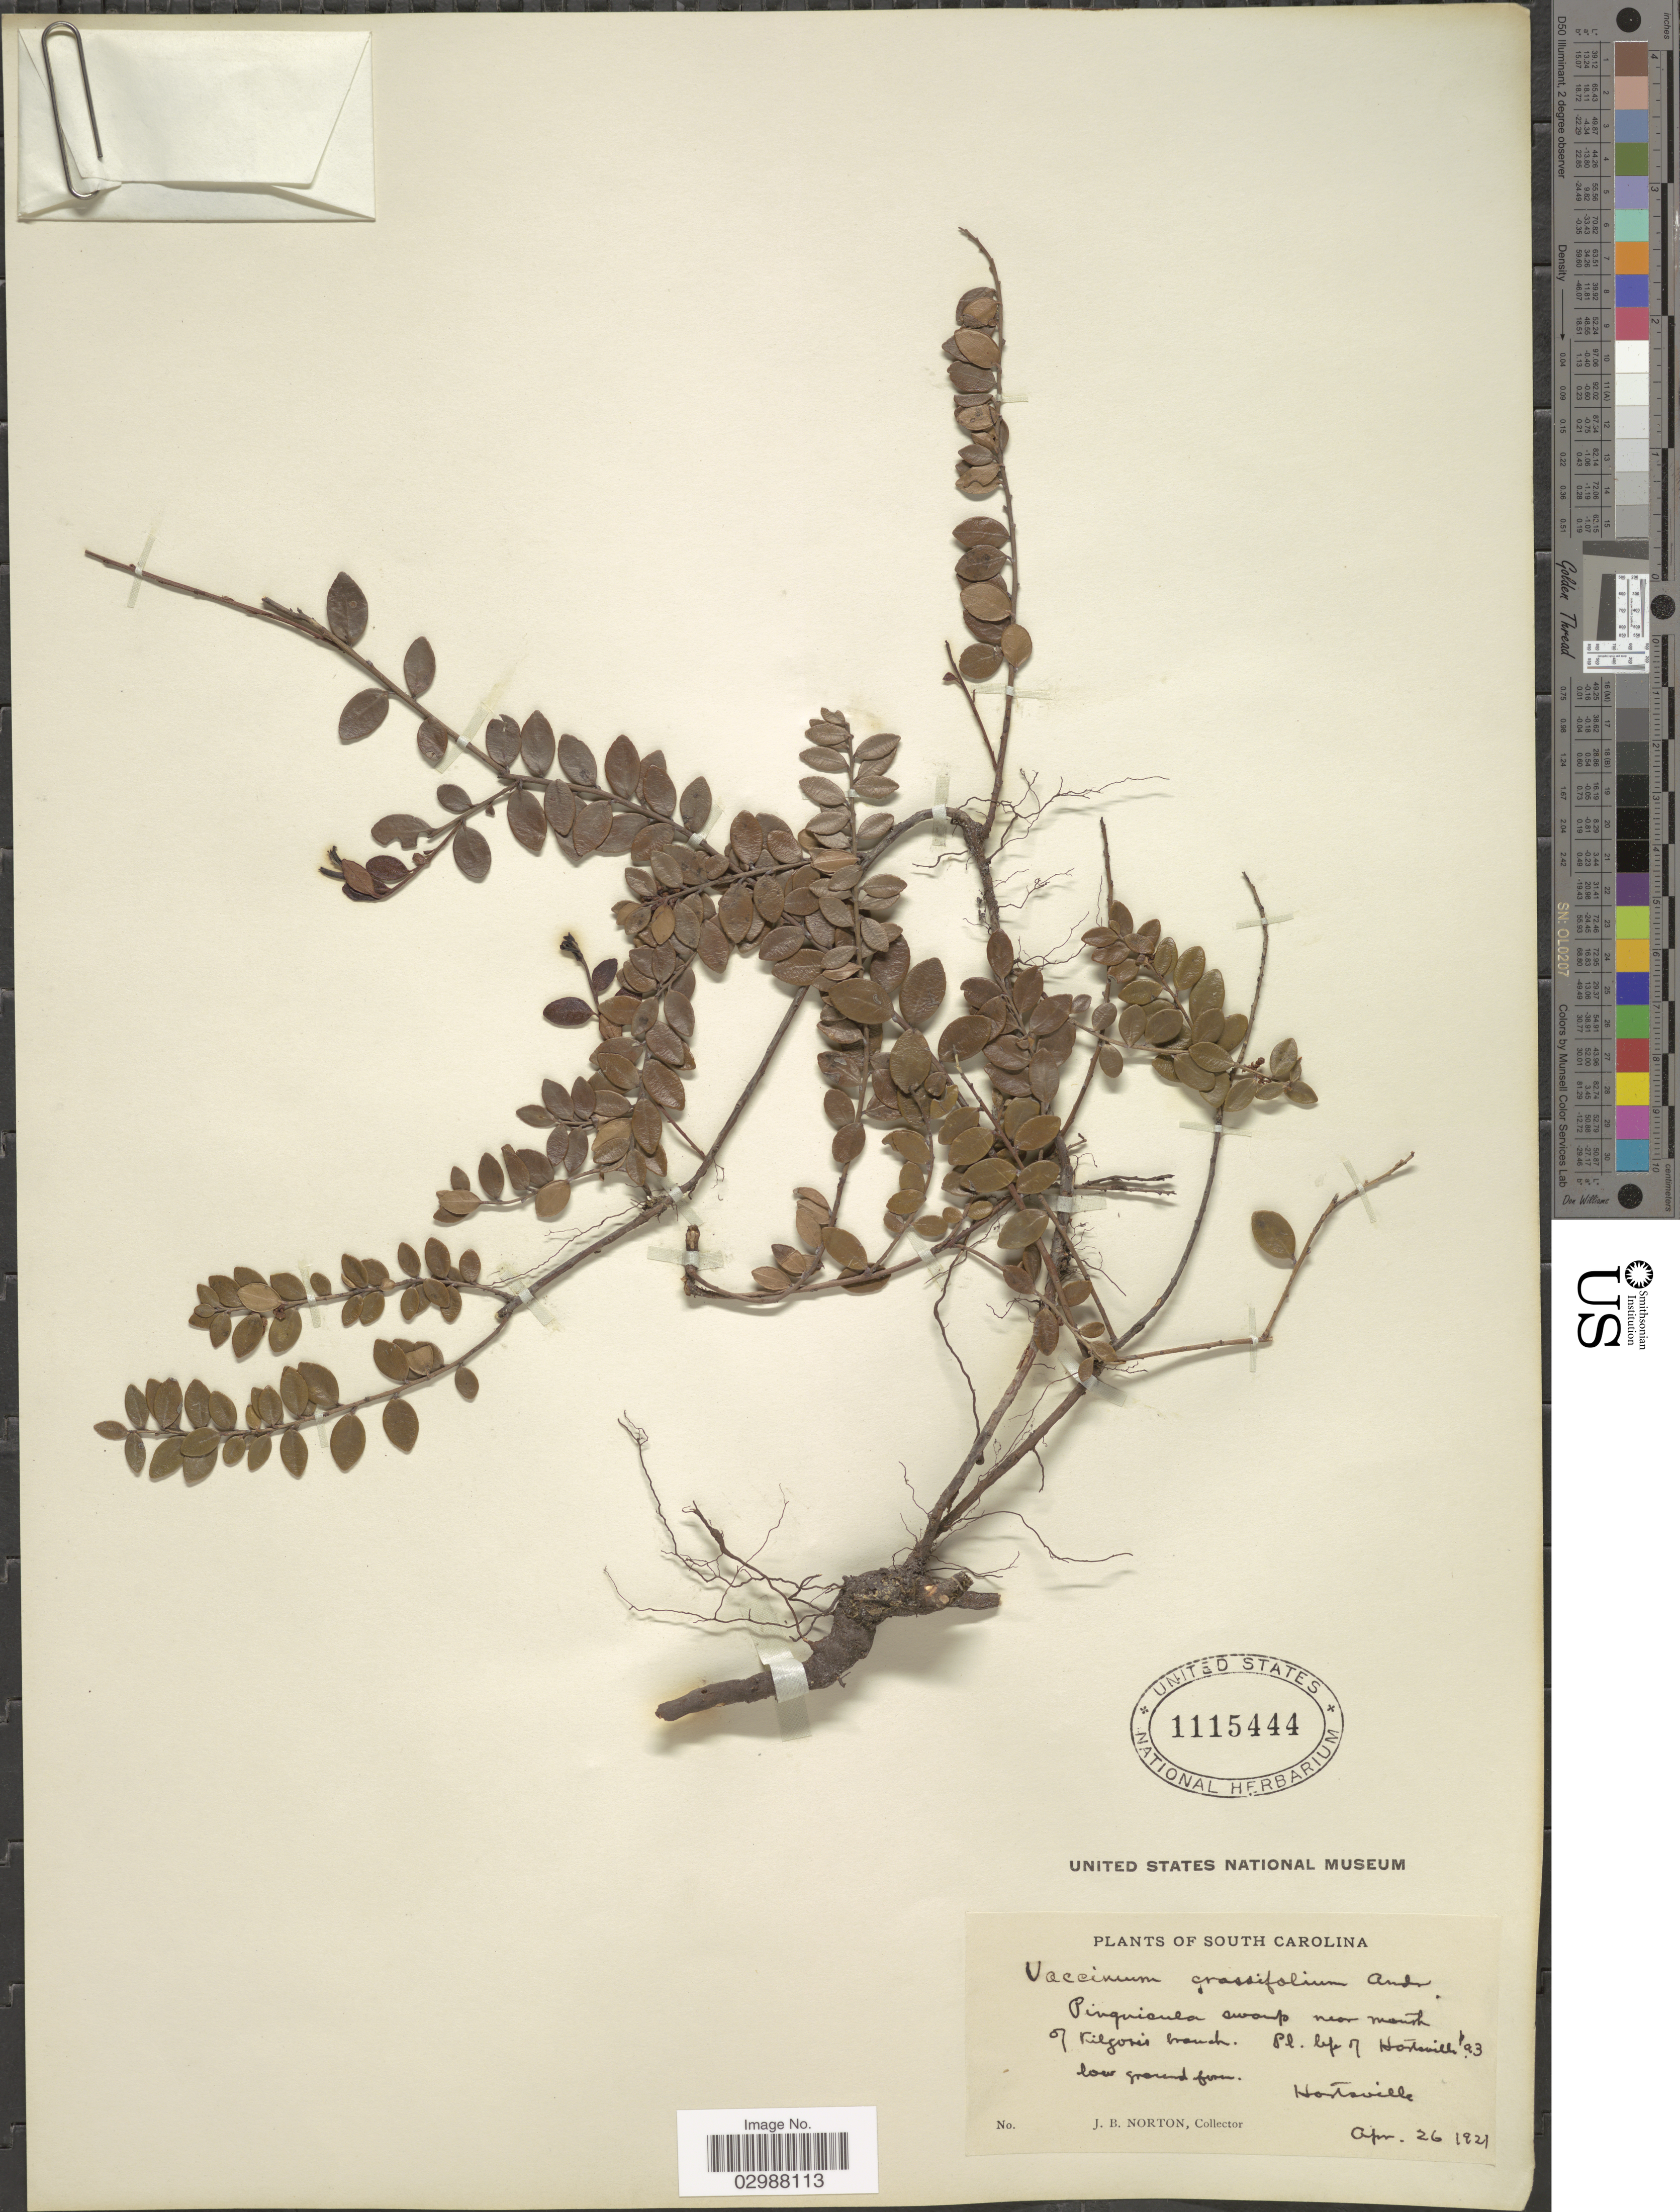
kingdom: Plantae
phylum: Tracheophyta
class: Magnoliopsida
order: Ericales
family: Ericaceae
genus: Vaccinium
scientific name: Vaccinium crassifolium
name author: Andrews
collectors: J. B. Norton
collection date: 1921-04-26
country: United States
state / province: South Carolina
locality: Pinguicula swamp near mouth of Kilgore's branch. Hartsville.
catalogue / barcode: US 1115444